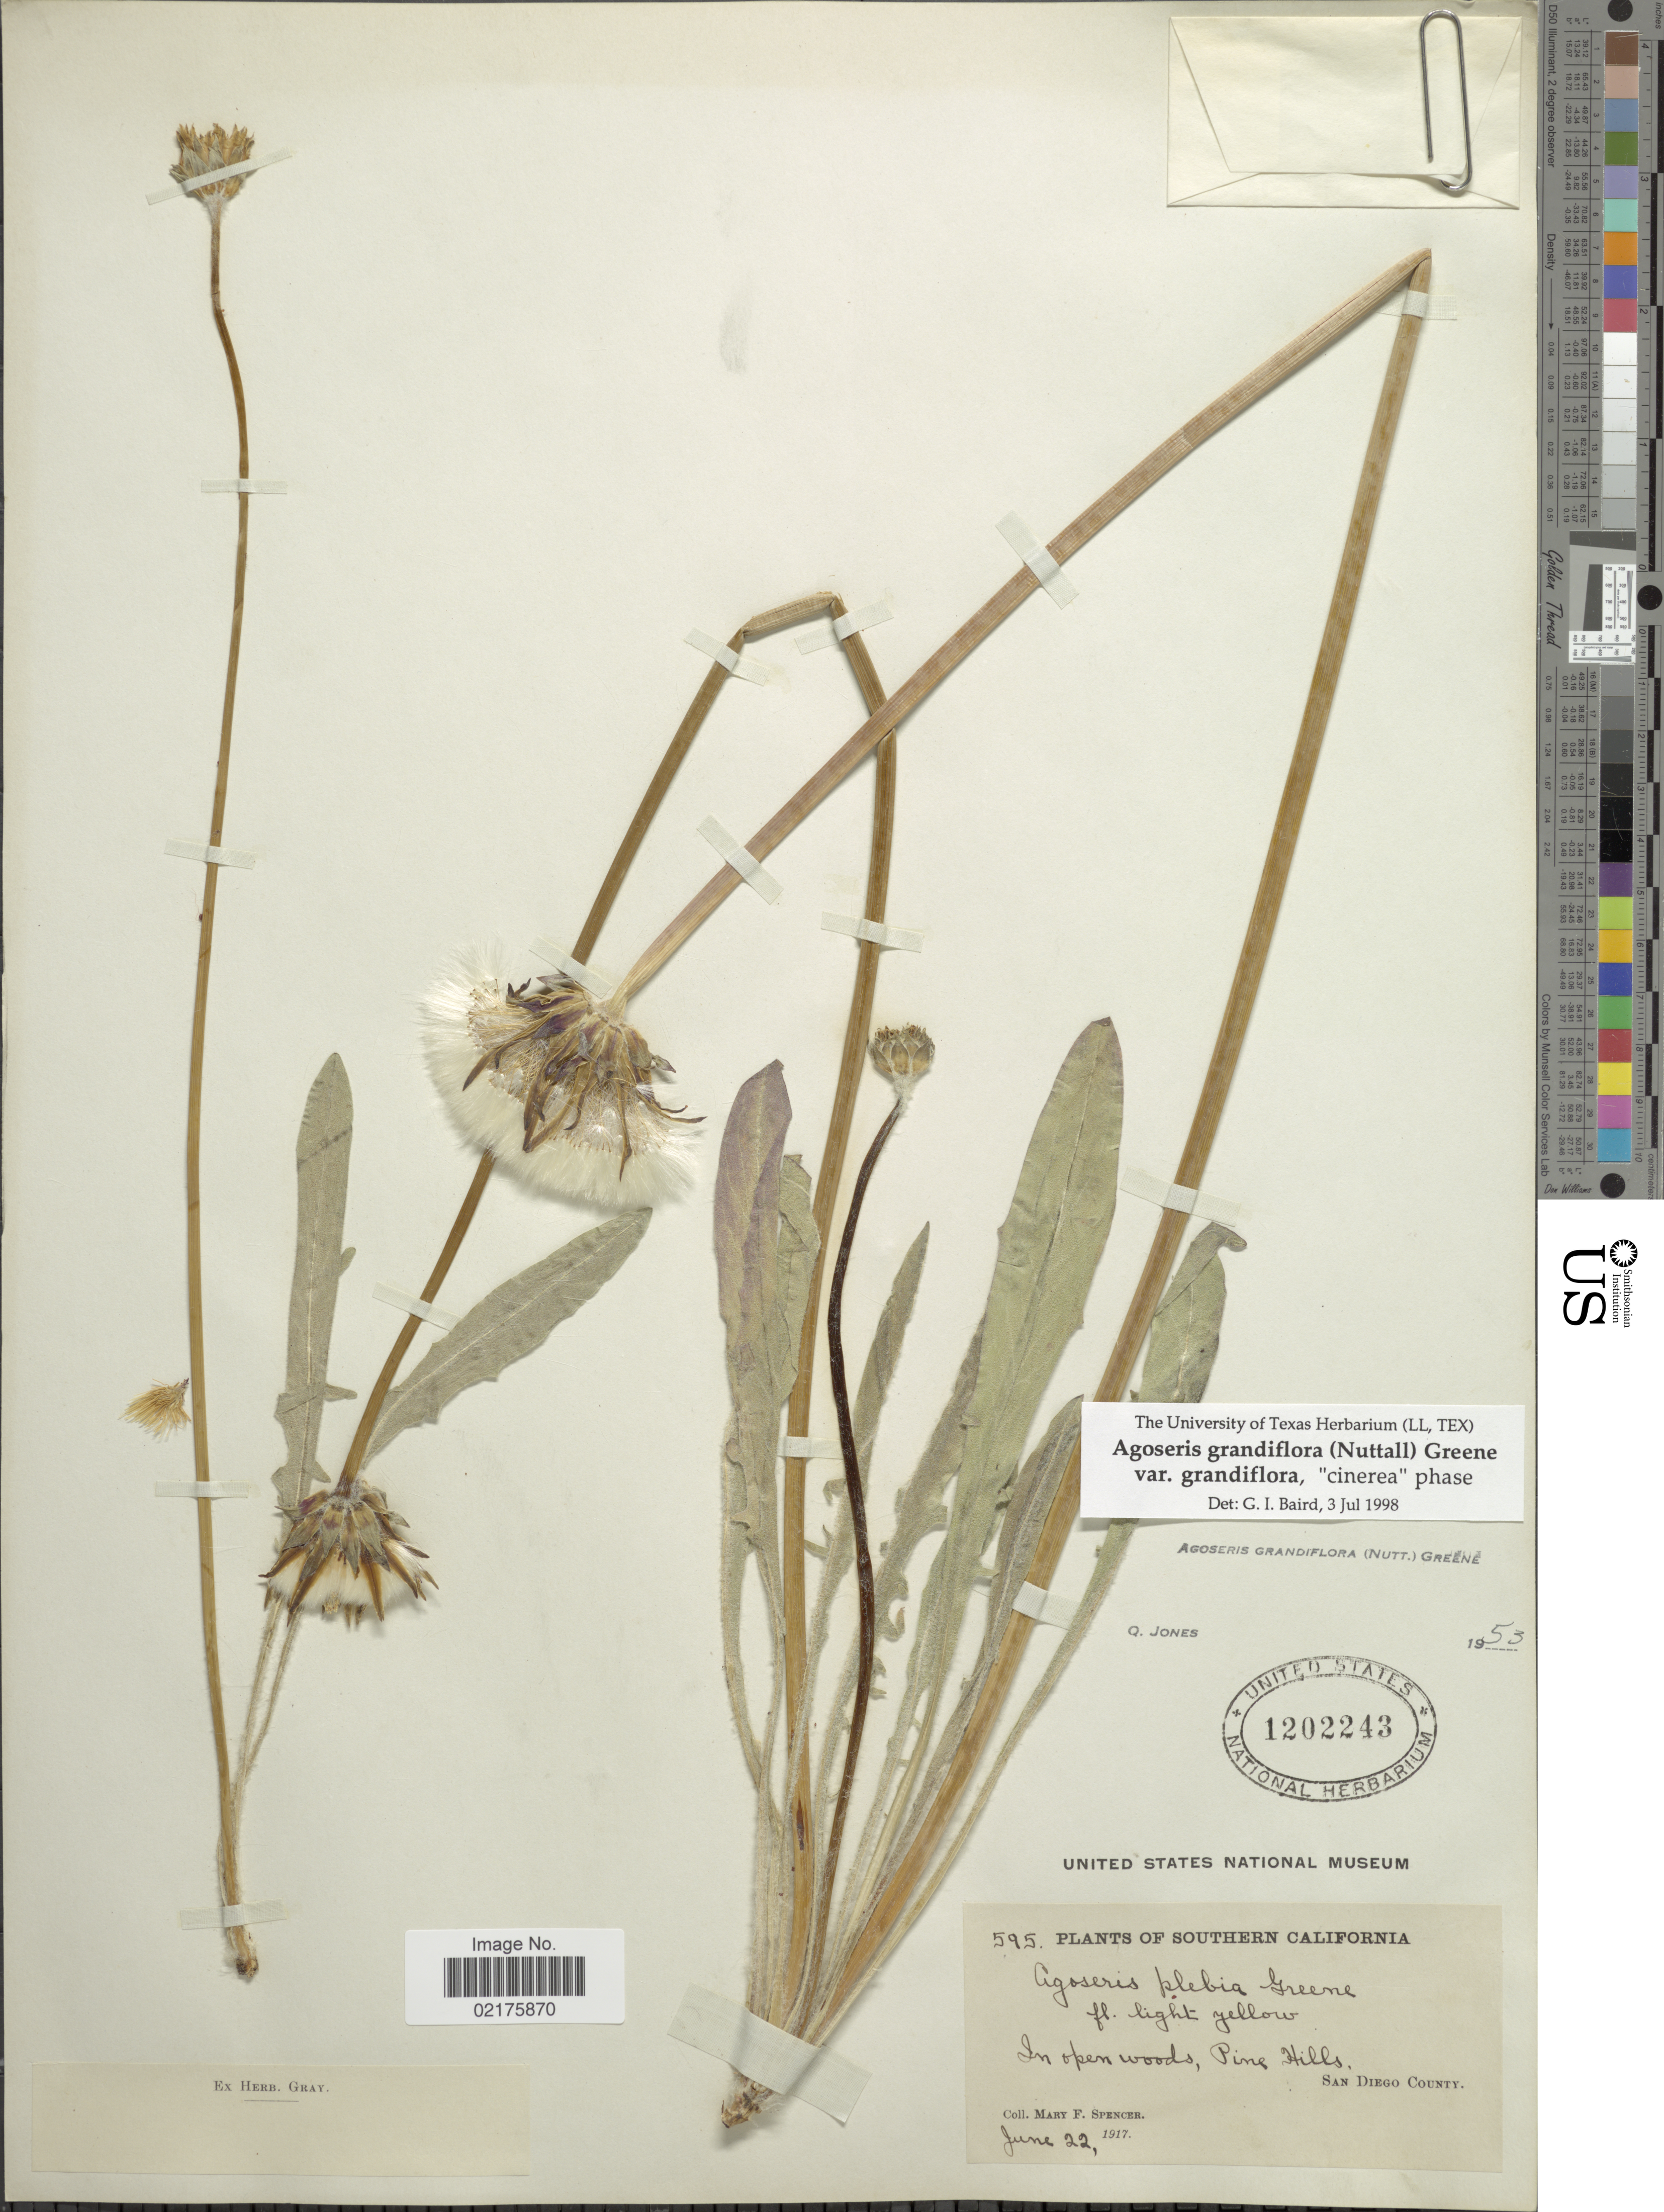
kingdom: Plantae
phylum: Tracheophyta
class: Magnoliopsida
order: Asterales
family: Asteraceae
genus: Agoseris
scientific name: Agoseris grandiflora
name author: (Nutt.) Greene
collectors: M. Spencer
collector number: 595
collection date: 1917-06-22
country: United States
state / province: California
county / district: San Diego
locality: Southern California, San Diego County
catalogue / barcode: US 1202243